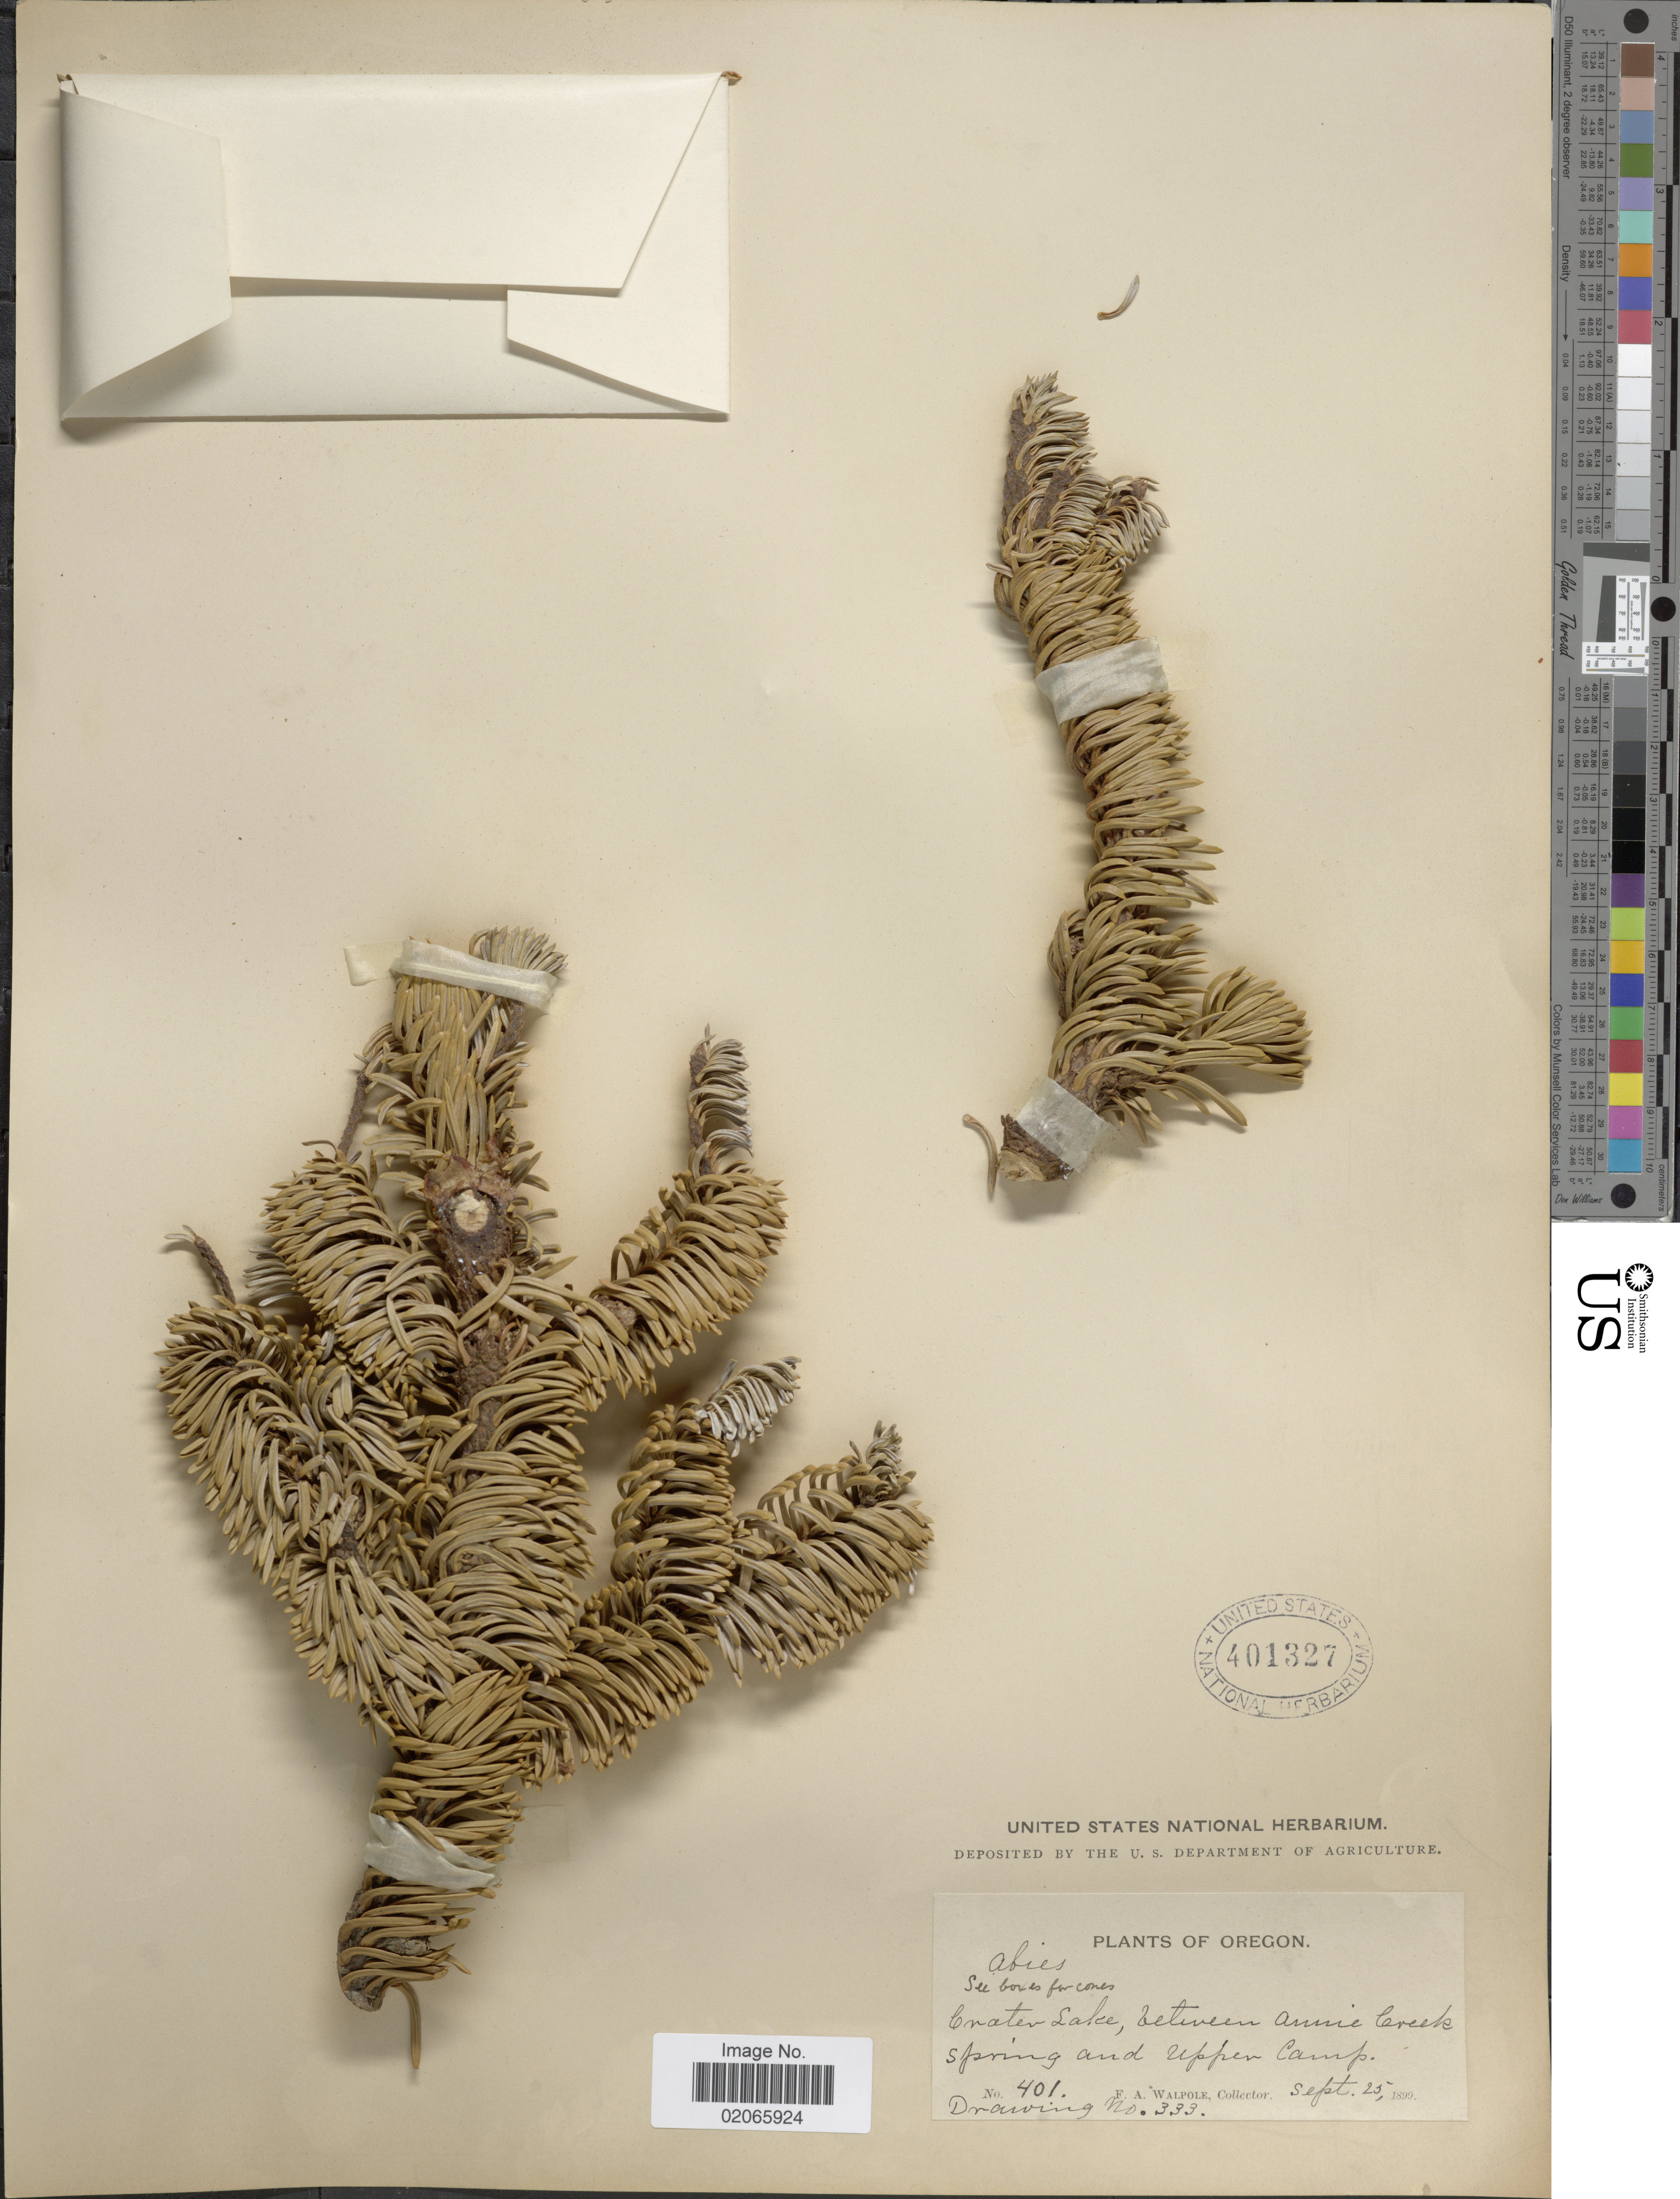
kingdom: Plantae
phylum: Tracheophyta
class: Pinopsida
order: Pinales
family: Pinaceae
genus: Abies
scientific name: Abies sp.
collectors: F. Walpole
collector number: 401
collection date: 1899-09-25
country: United States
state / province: Oregon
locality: Crater Lake, between Annie Creek spring and Upper Camp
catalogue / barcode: US 401327